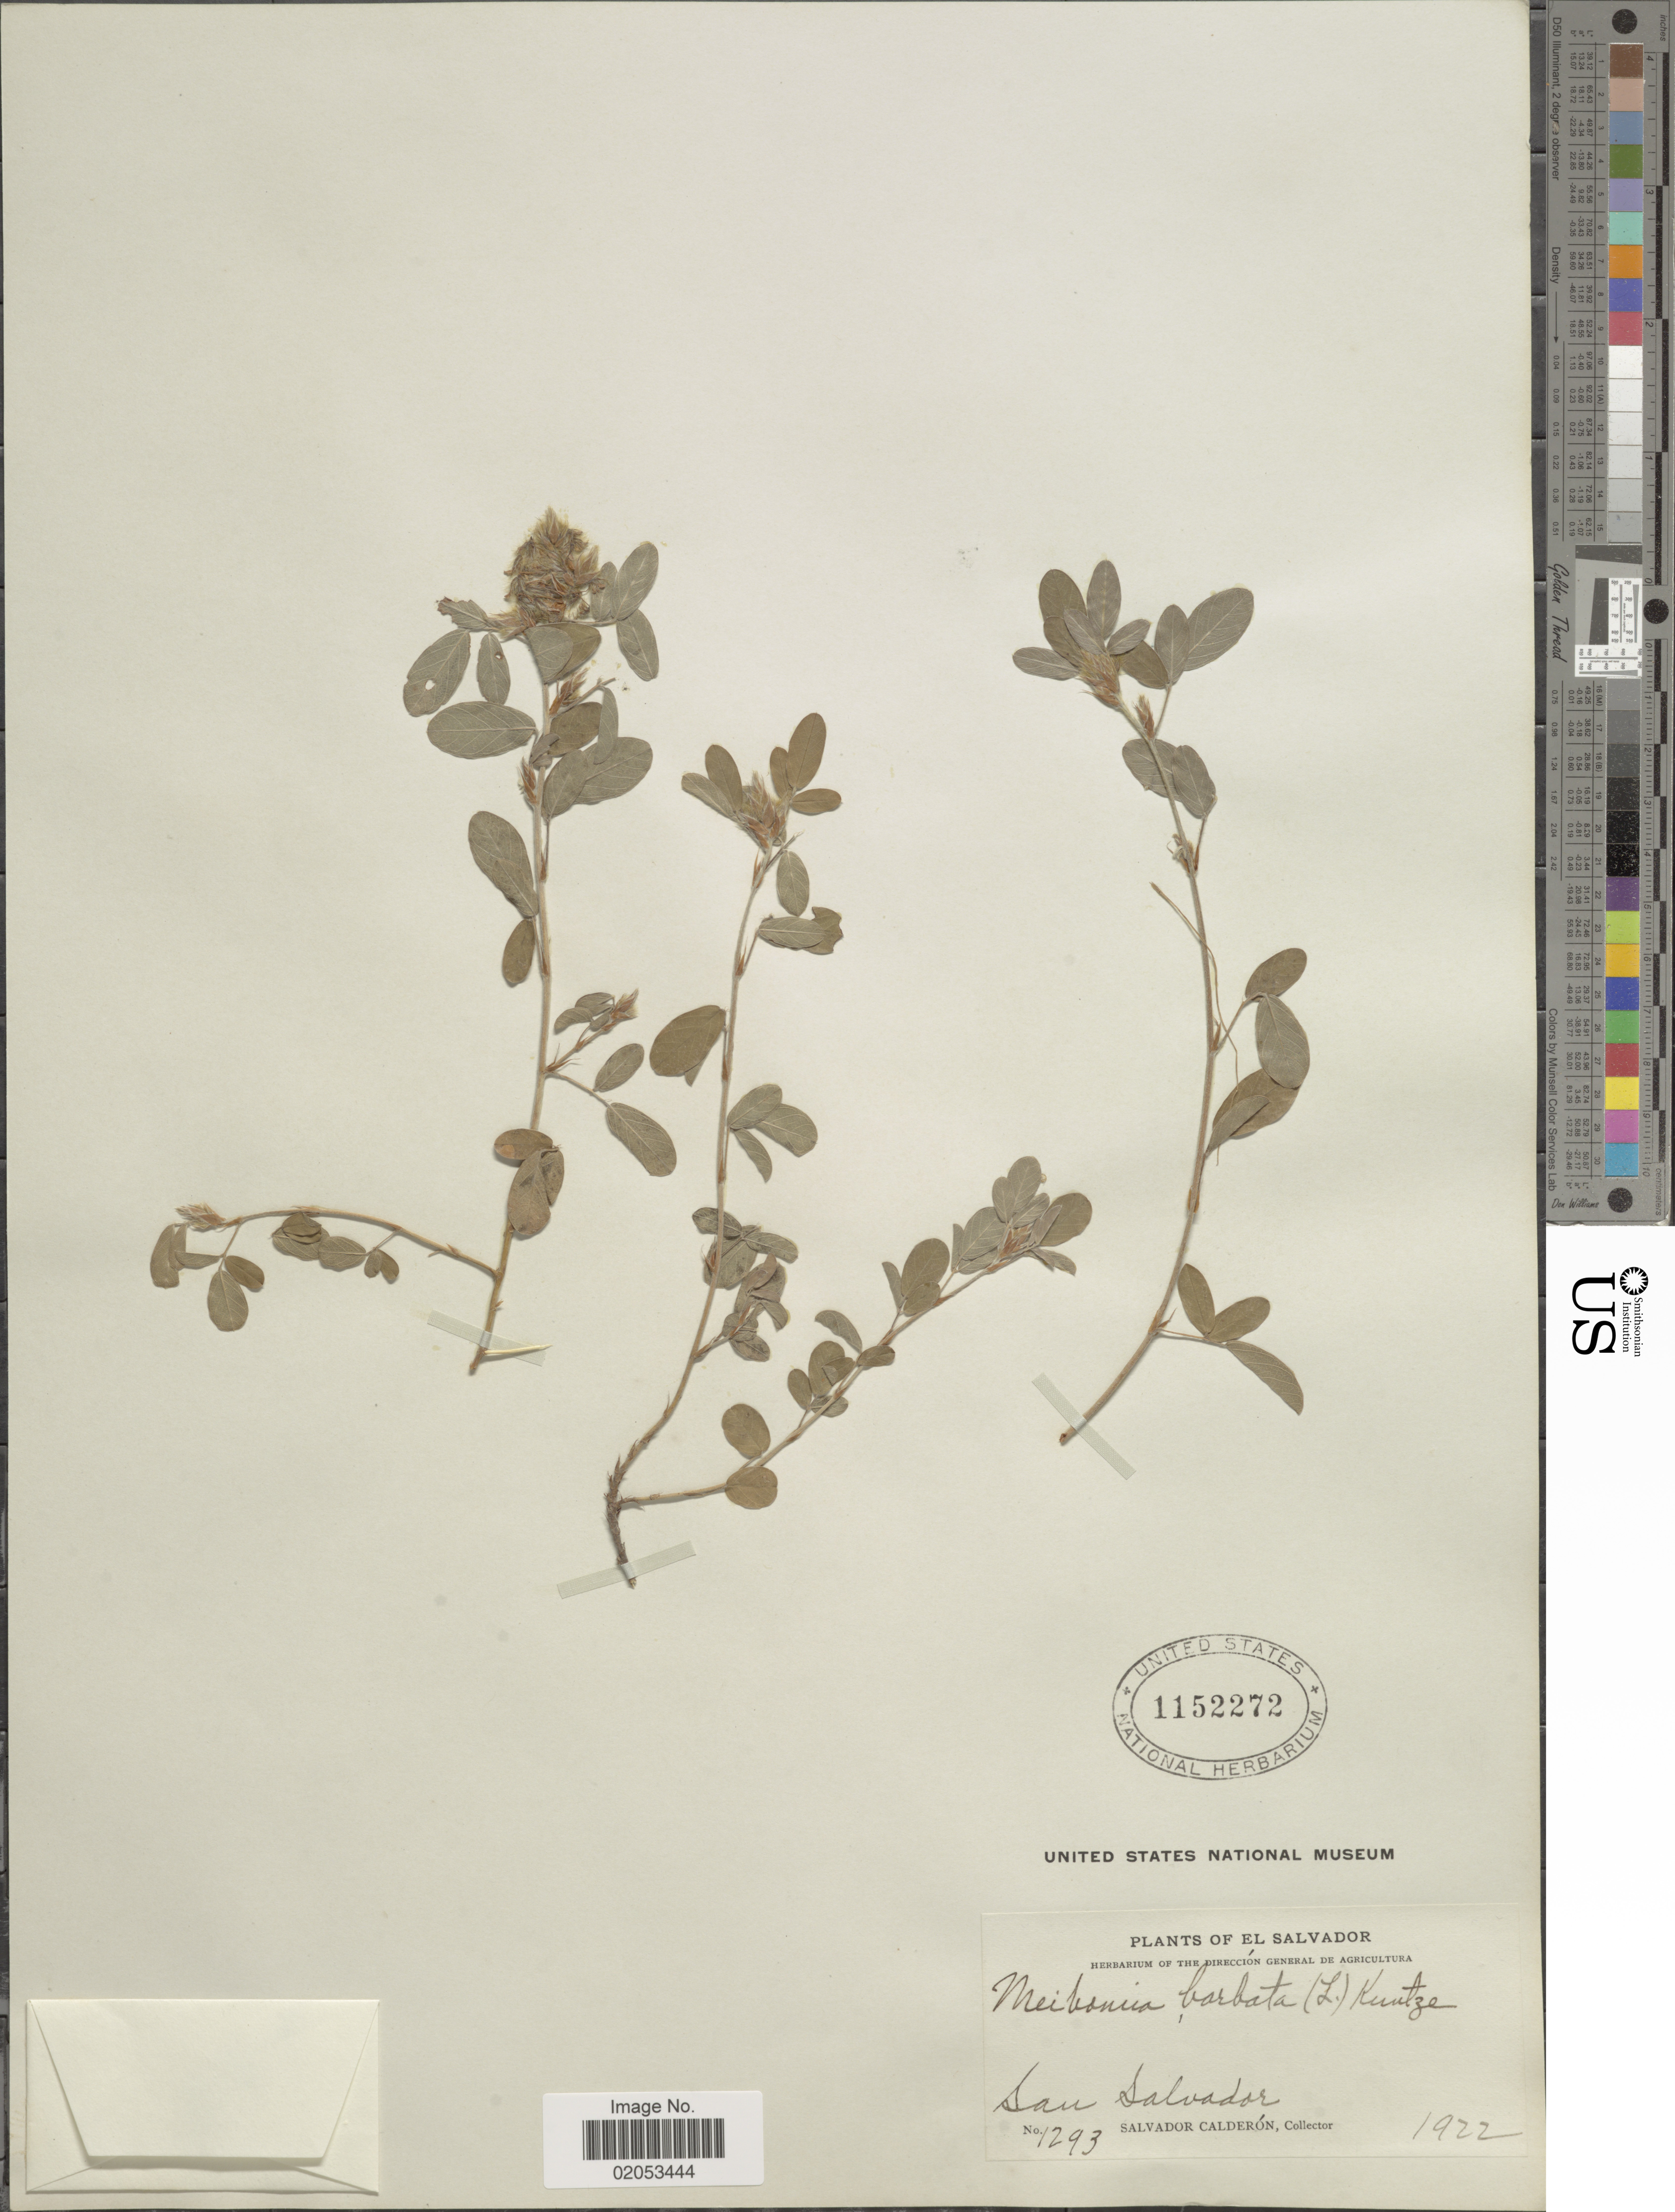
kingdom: Plantae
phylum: Tracheophyta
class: Magnoliopsida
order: Fabales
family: Fabaceae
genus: Grona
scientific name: Grona barbata var. barbata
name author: (L.) H. Ohashi & K. Ohashi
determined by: Strong, Mark T., (BOT), Smithsonian Institution - National Museum of Natural History (UNITED STATES)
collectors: S. Calderón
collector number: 1293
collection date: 1922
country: El Salvador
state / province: San Salvador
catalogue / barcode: US 1152272